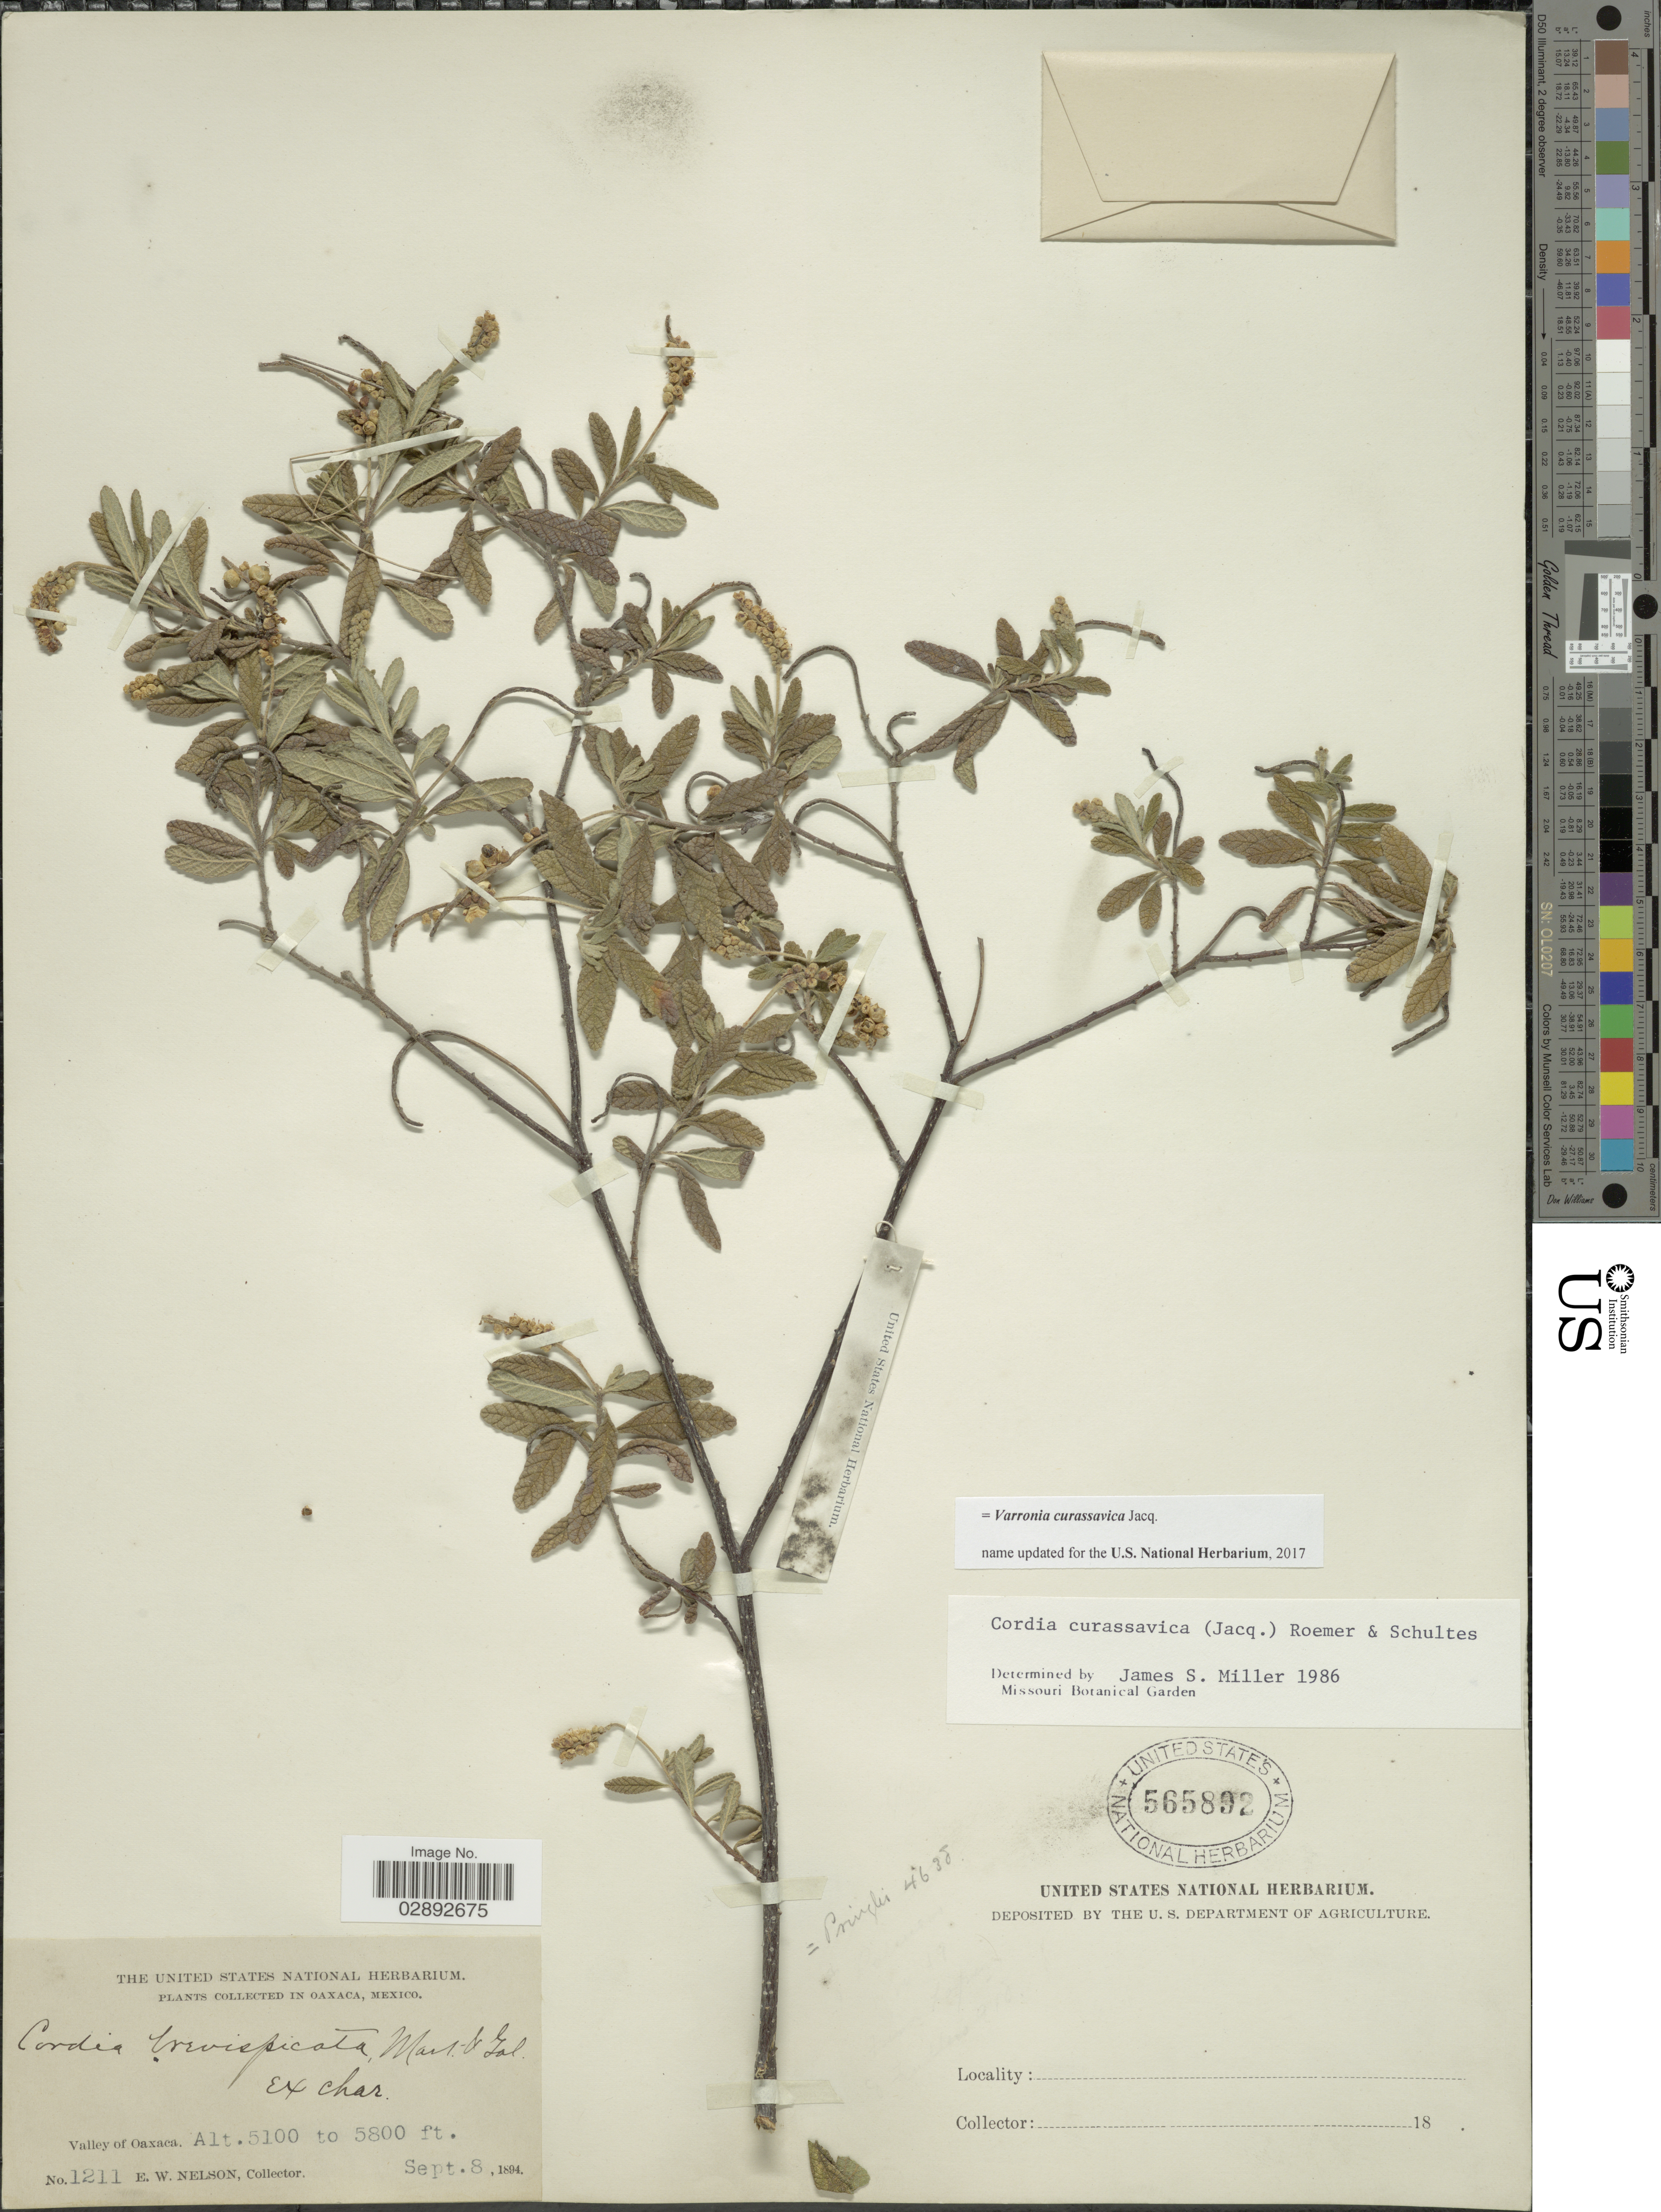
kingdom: Plantae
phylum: Tracheophyta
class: Magnoliopsida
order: Boraginales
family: Cordiaceae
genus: Varronia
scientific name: Varronia curassavica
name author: Jacq.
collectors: E. W. Nelson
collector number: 1211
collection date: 1894-09-08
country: Mexico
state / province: Oaxaca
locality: Valley of Oaxaca.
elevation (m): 1554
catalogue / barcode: US 565892